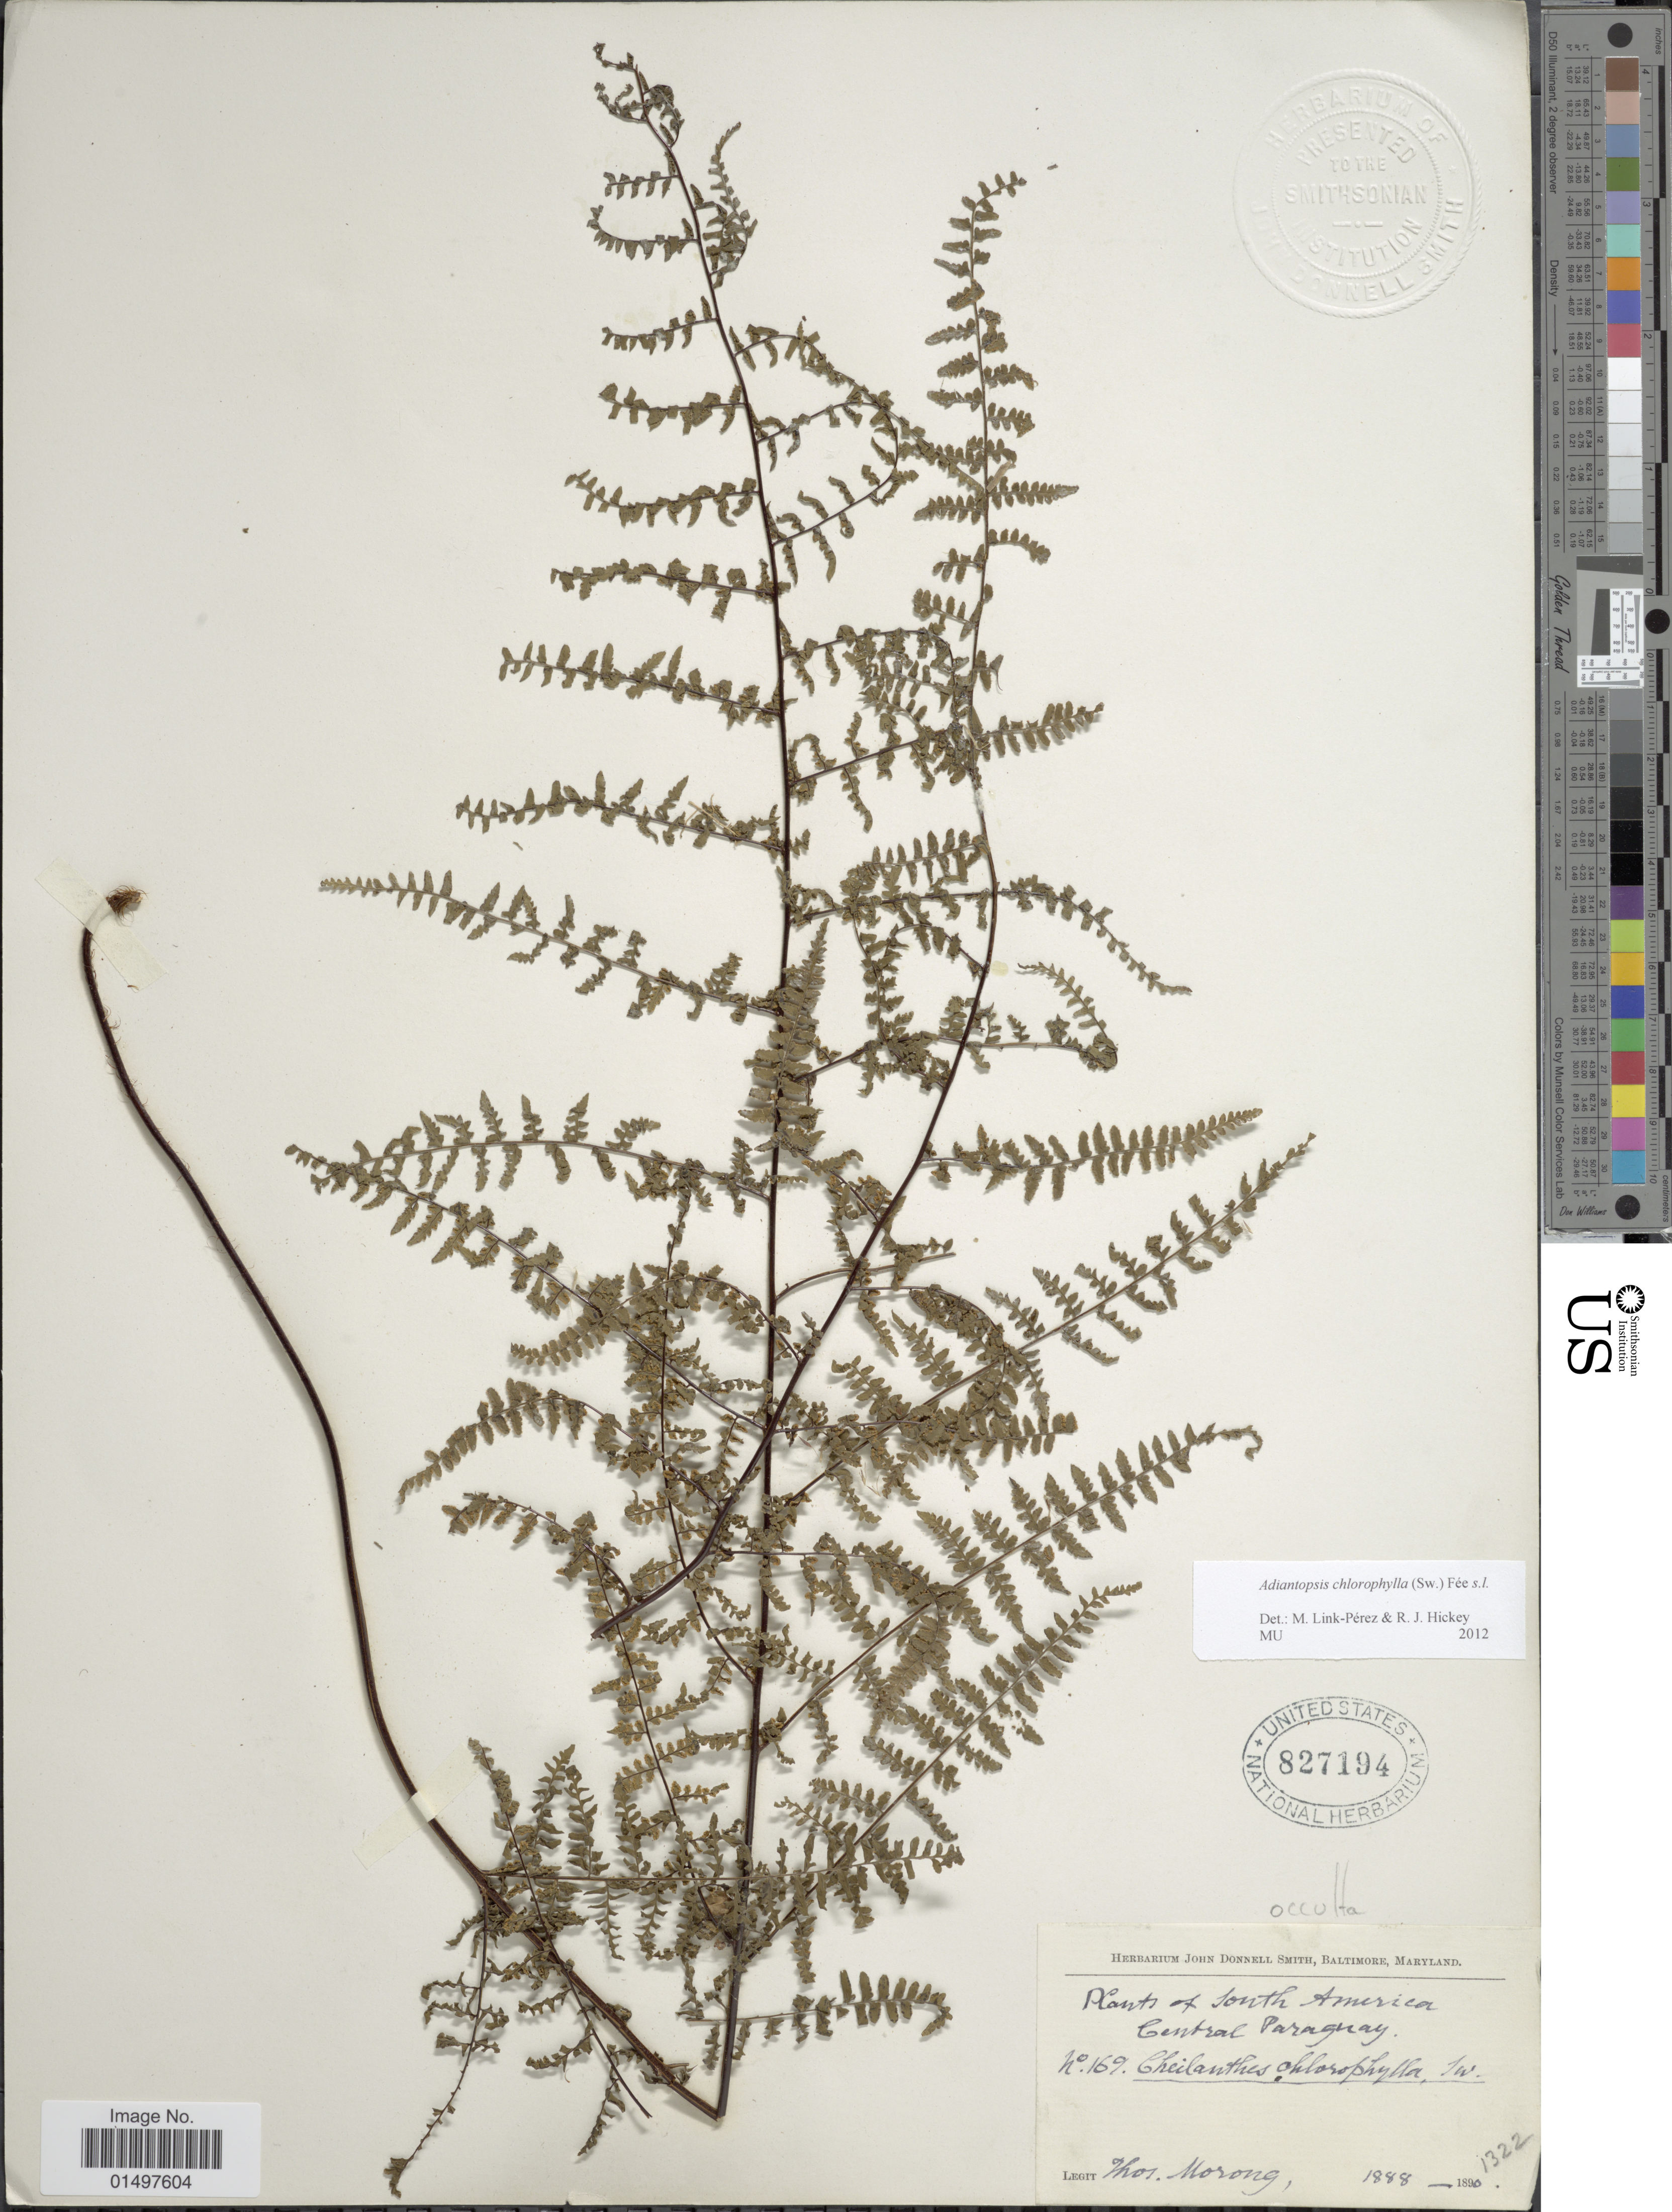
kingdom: Plantae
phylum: Tracheophyta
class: Polypodiopsida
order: Polypodiales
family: Pteridaceae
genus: Adiantopsis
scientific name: Adiantopsis chlorophylla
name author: (Sw.) Fée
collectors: T. Morong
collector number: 169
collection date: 1888/1890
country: Paraguay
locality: Central Paraguay.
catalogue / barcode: US 827194